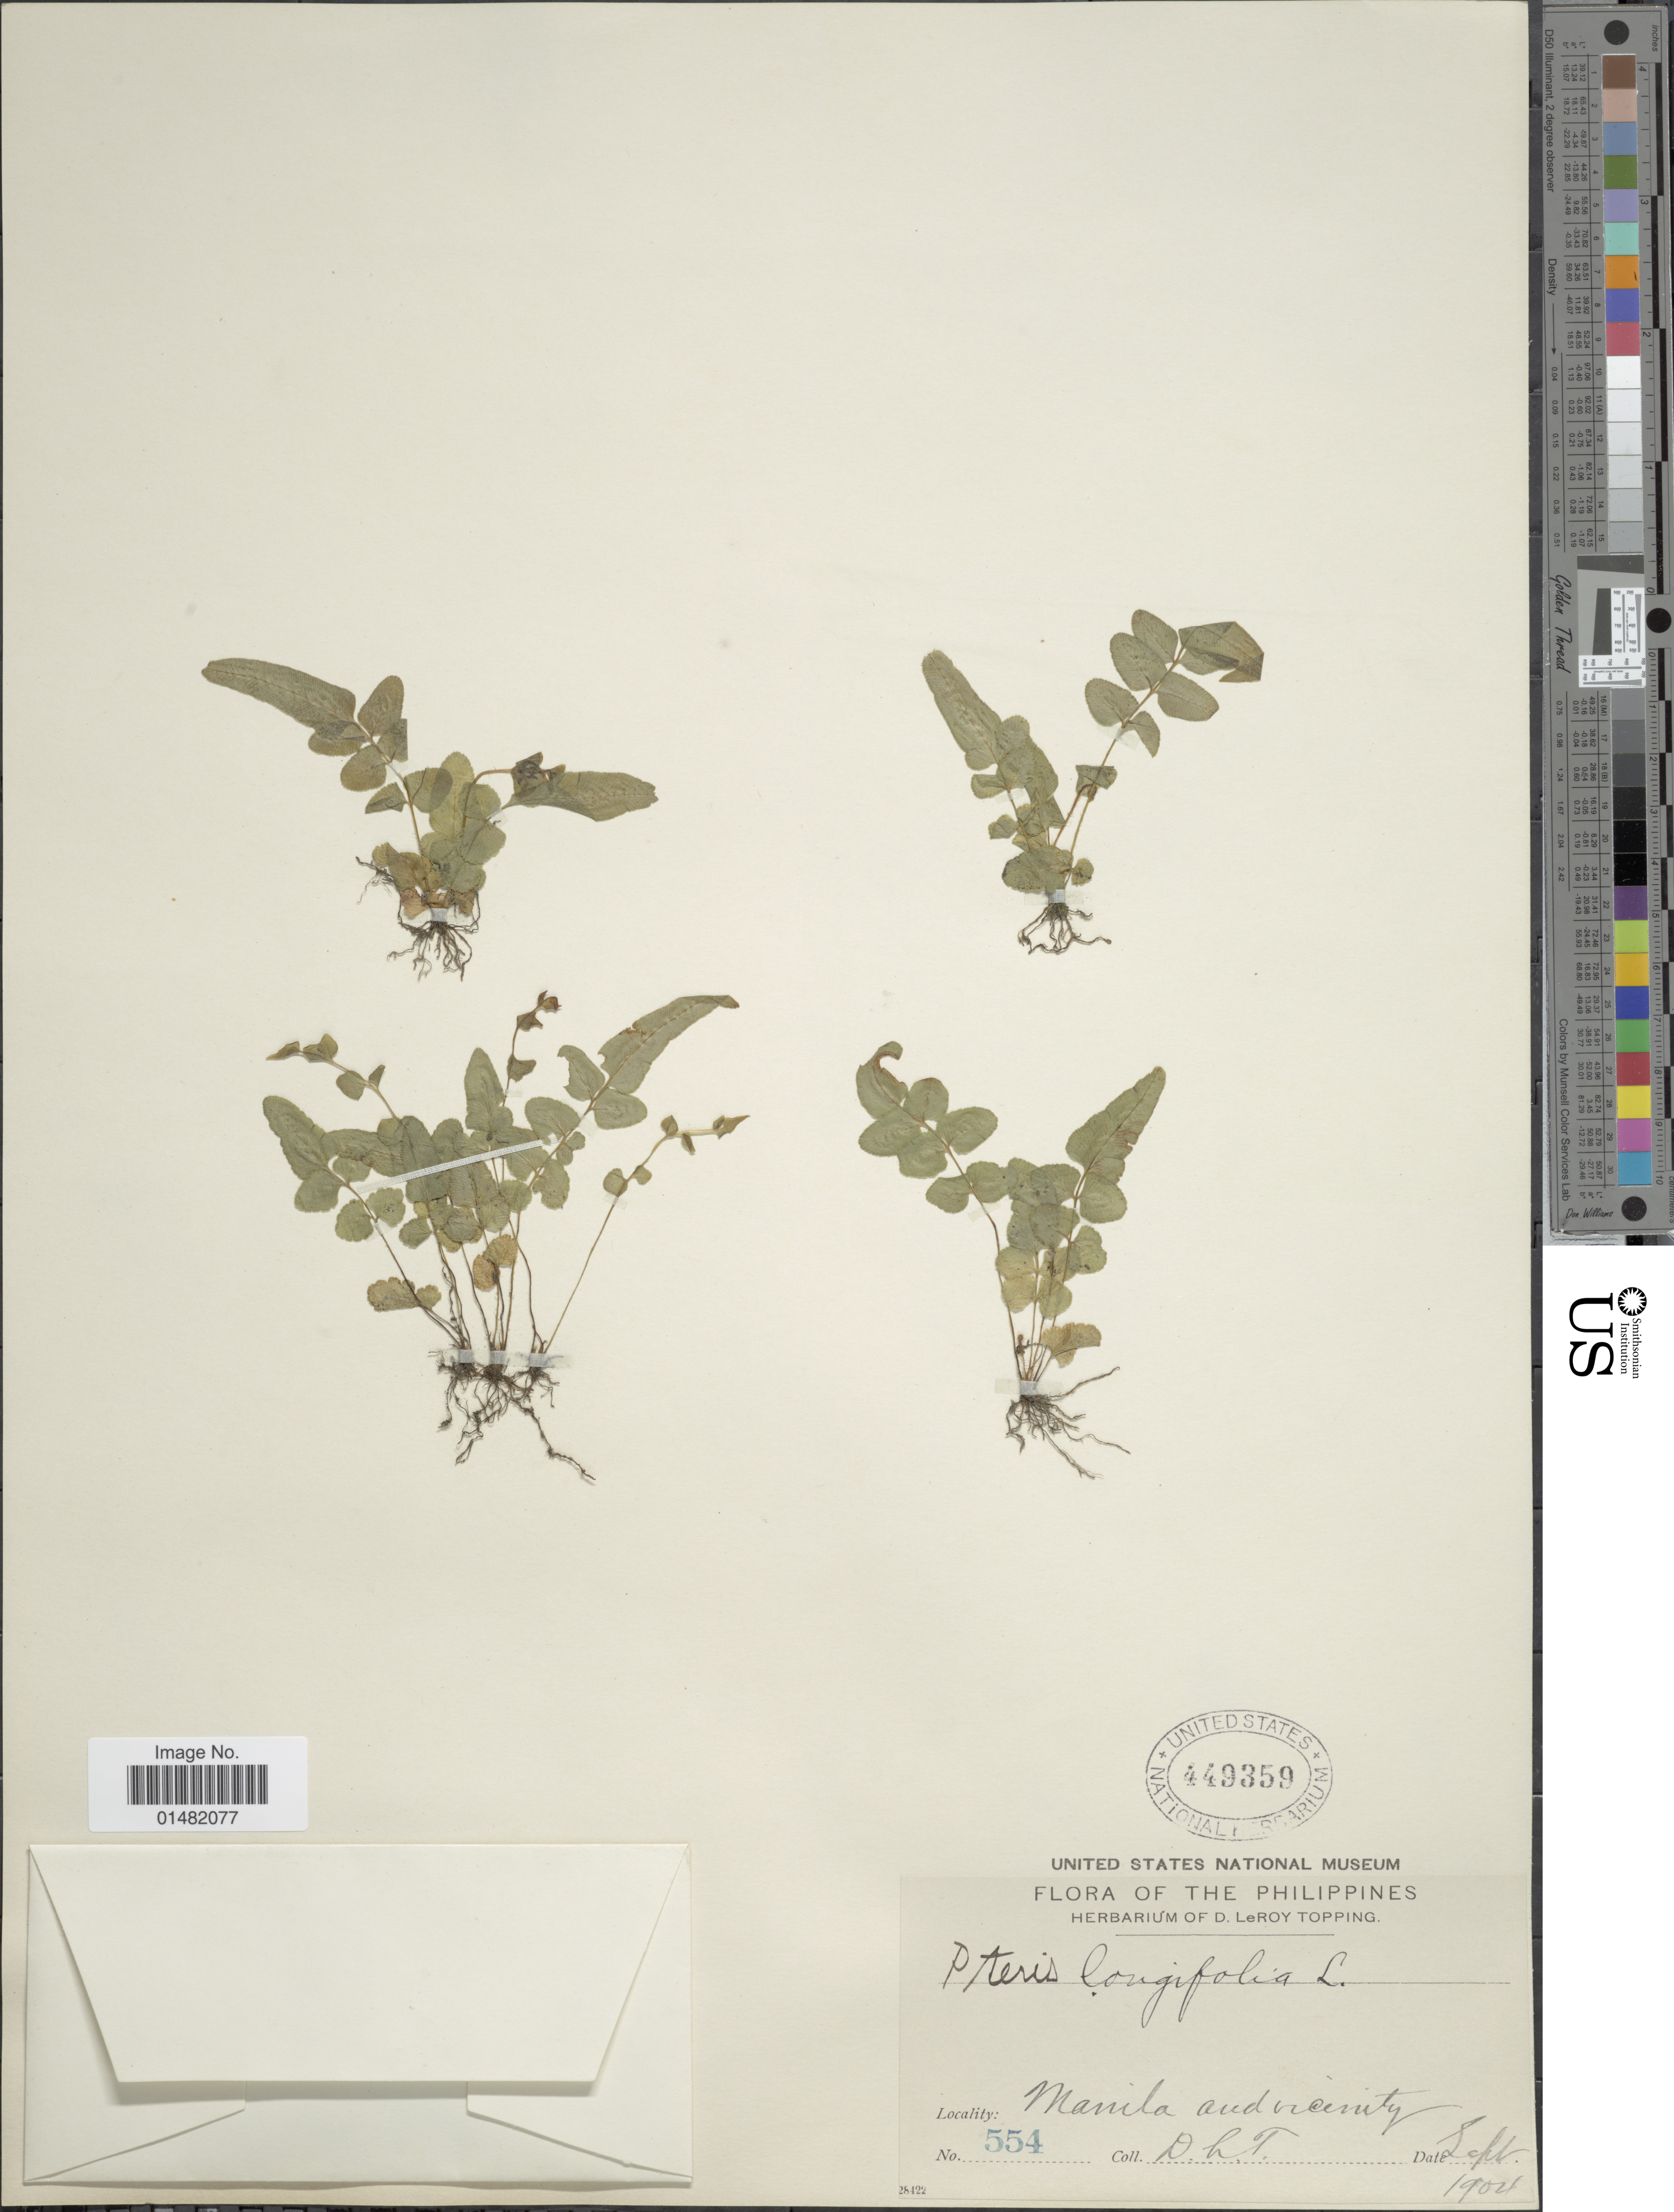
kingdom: Plantae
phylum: Tracheophyta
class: Polypodiopsida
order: Polypodiales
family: Pteridaceae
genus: Pteris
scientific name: Pteris vittata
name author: L.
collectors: D. L. Topping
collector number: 554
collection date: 1904-09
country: Philippines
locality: Manila and vicinity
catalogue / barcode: US 449359